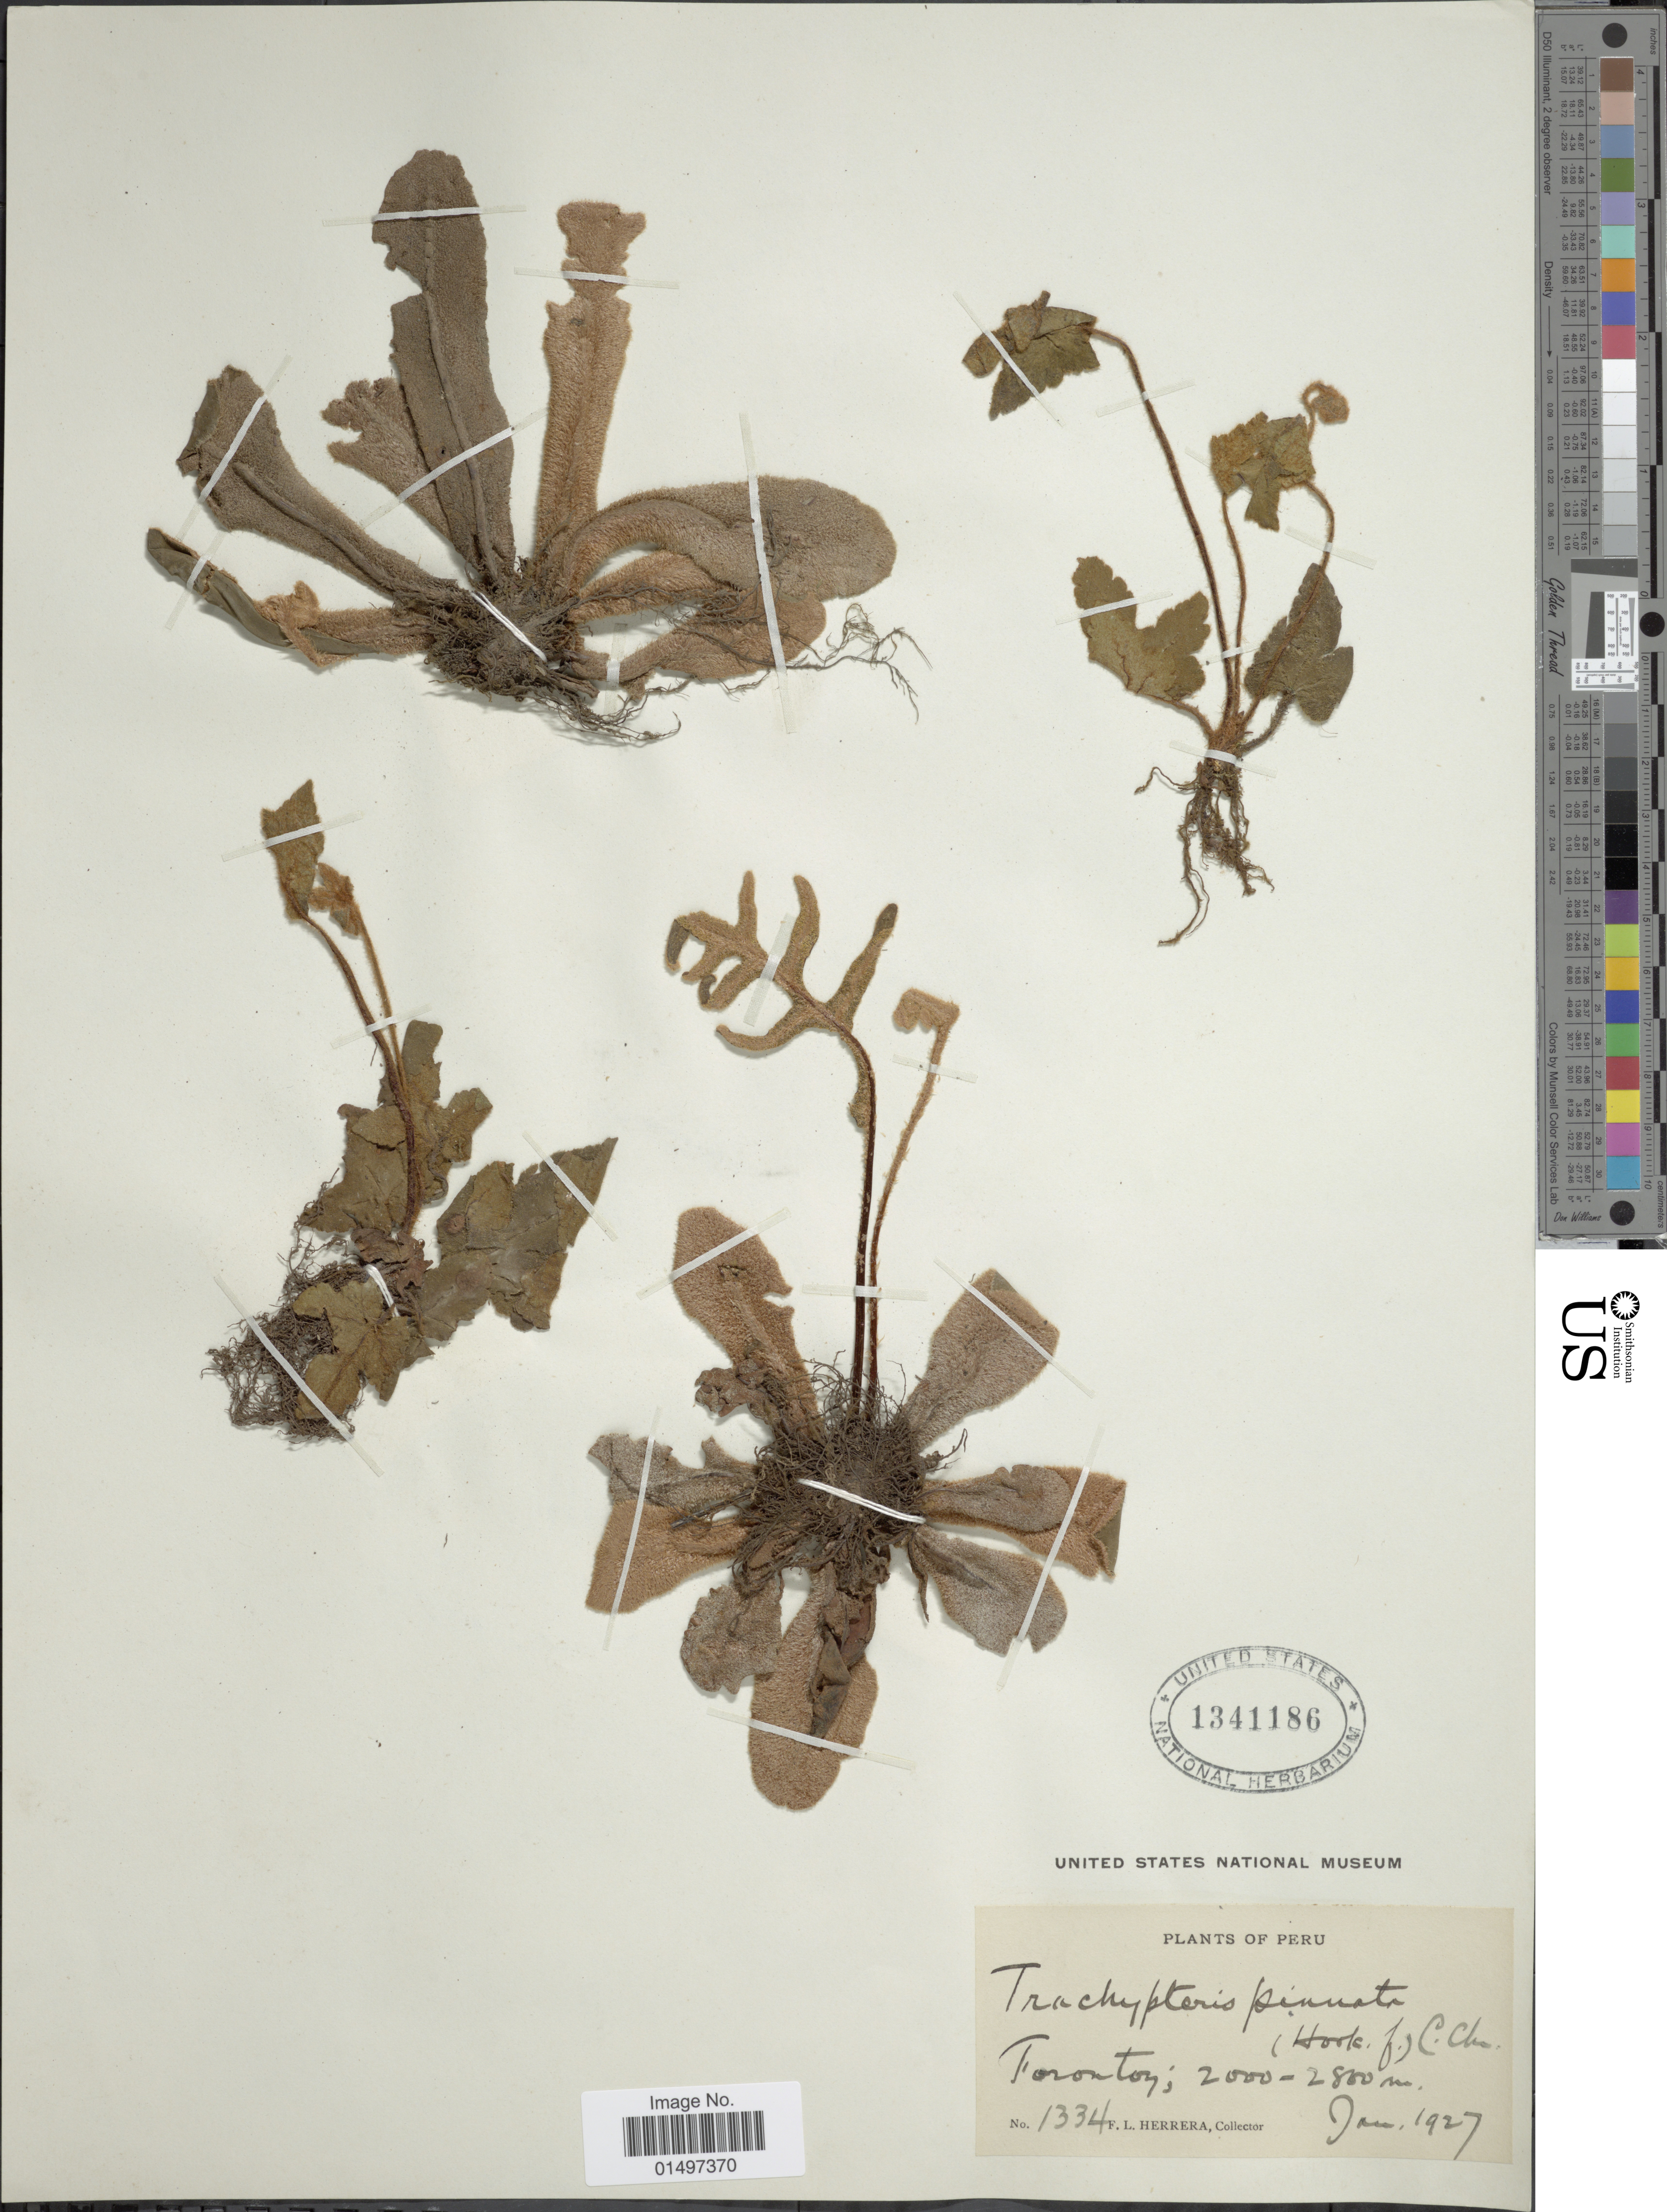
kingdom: Plantae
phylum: Tracheophyta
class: Polypodiopsida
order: Polypodiales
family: Pteridaceae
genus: Trachypteris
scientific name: Trachypteris pinnata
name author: (Hook. f.) C. Chr.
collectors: F. L. Herrera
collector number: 1334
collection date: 1927-01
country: Peru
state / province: Cusco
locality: Torontoy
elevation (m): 2000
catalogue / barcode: US 1341186